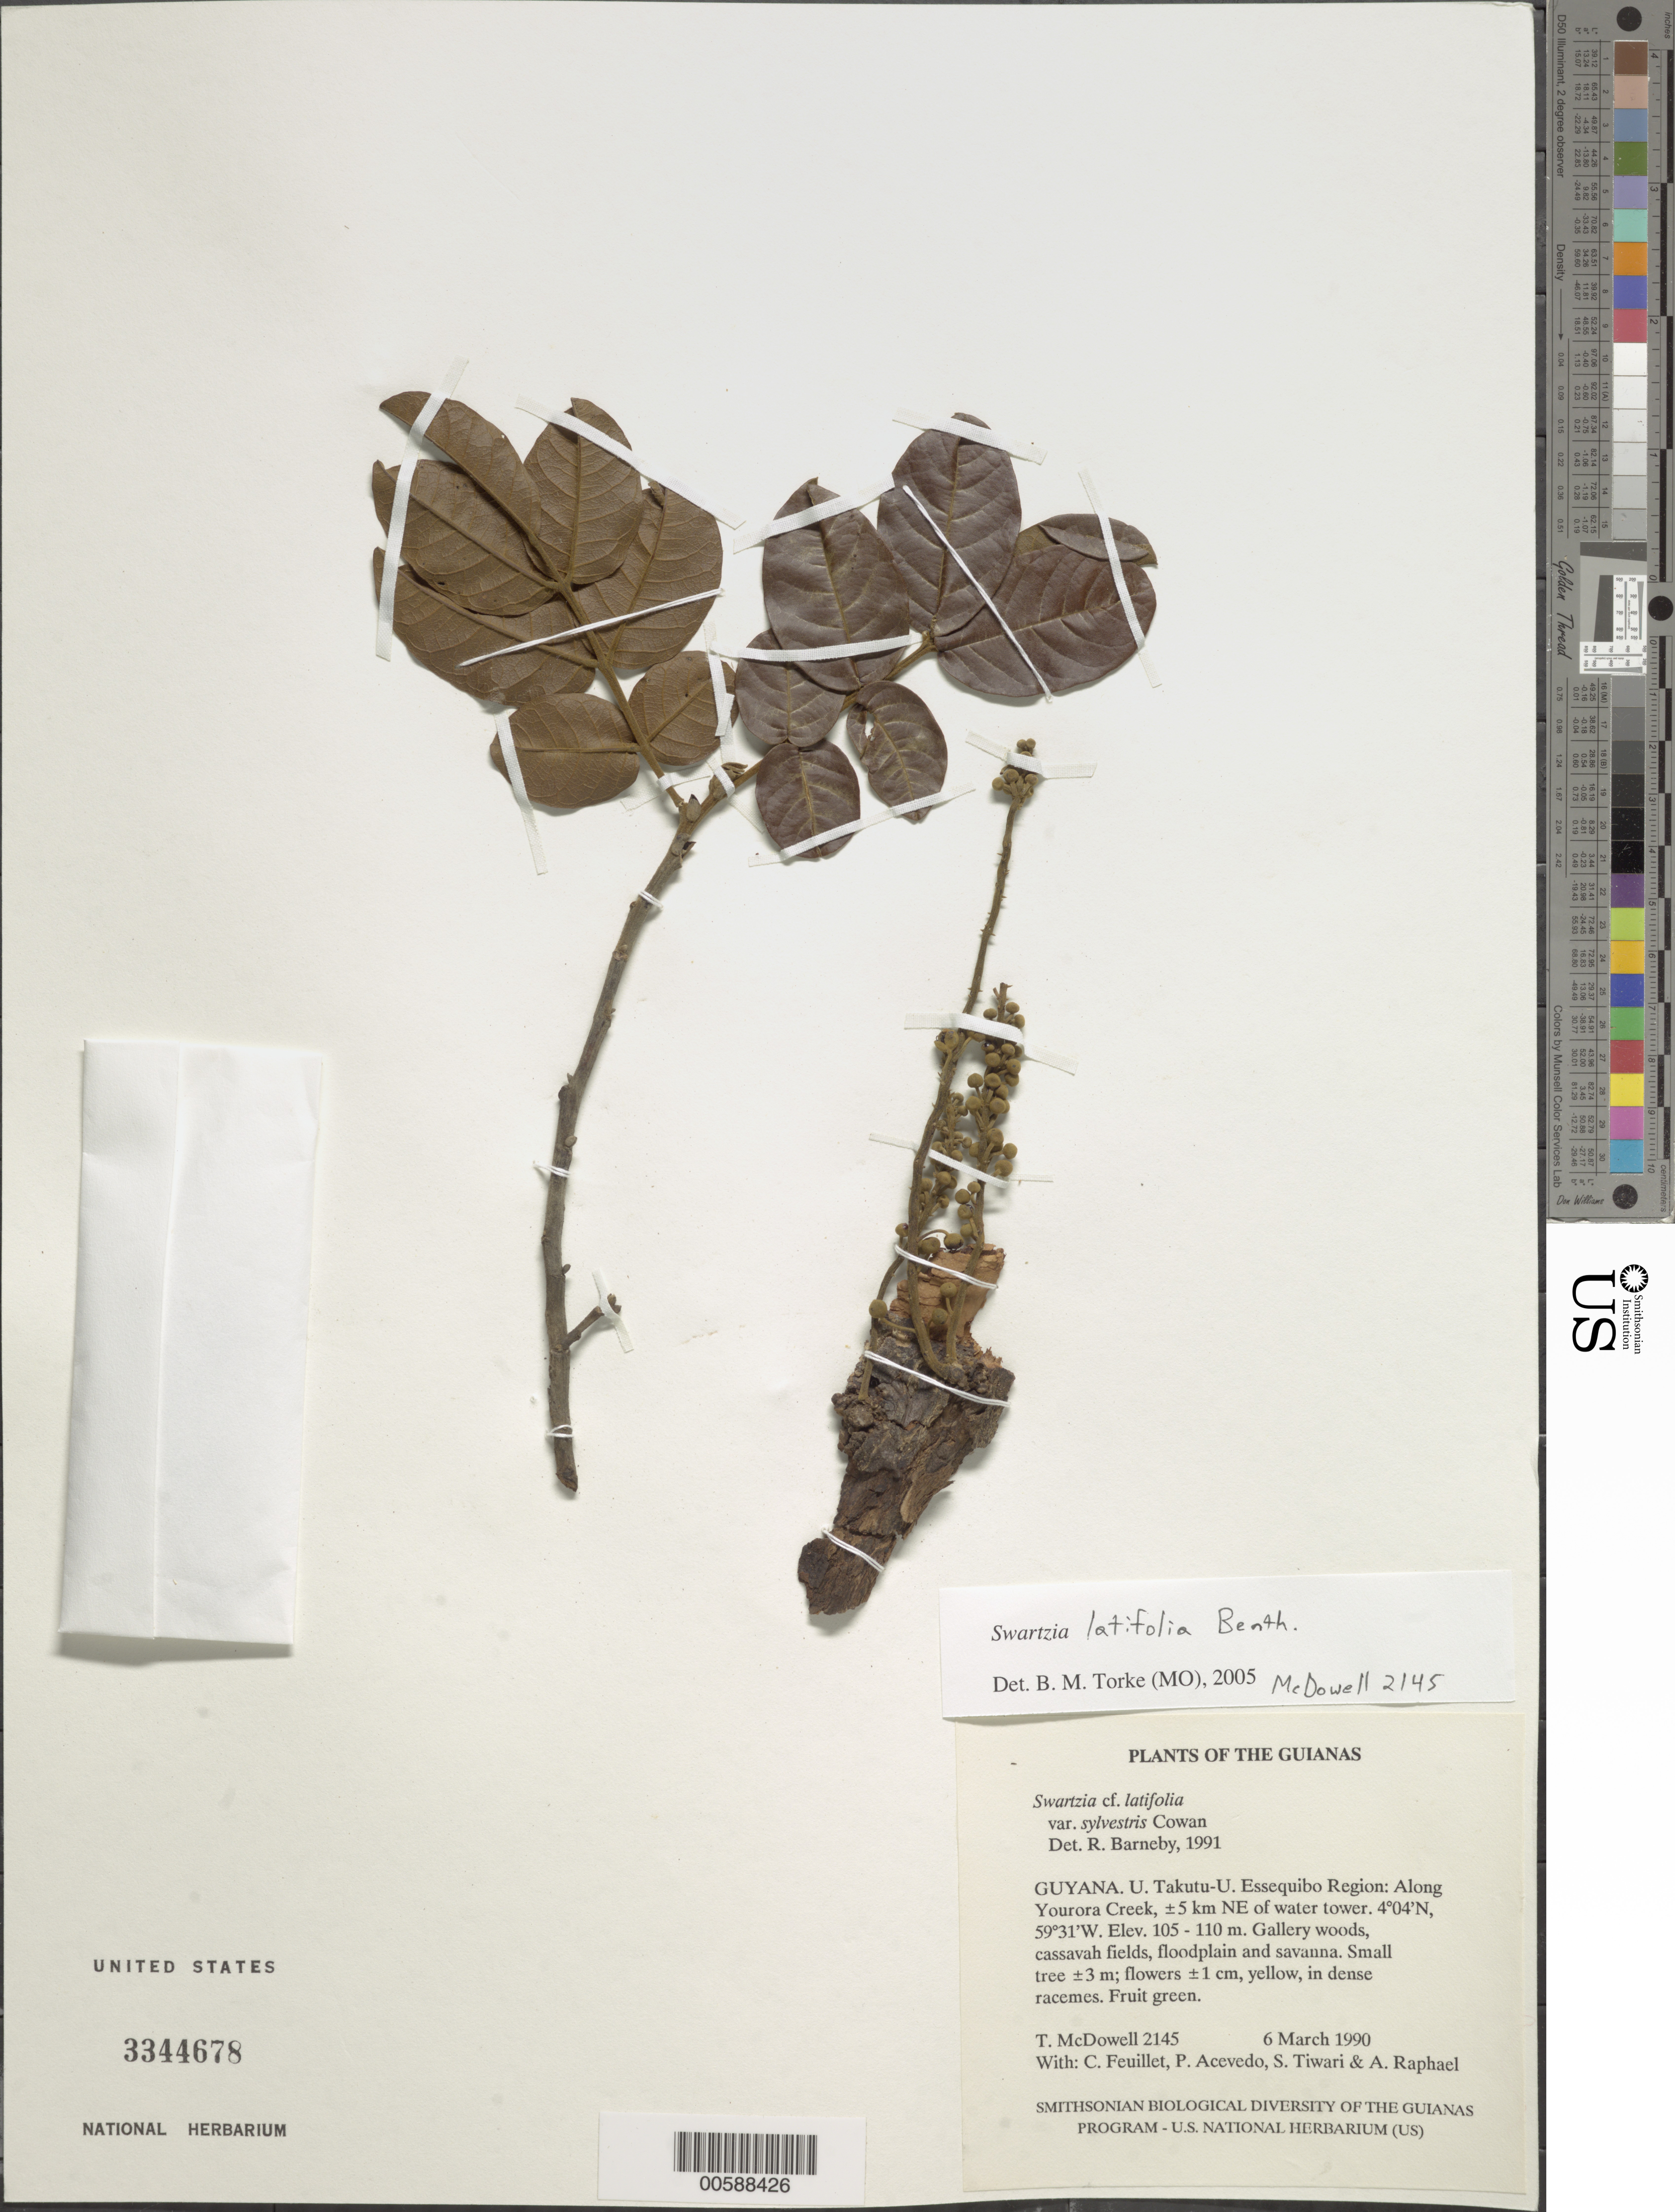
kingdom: Plantae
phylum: Tracheophyta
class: Magnoliopsida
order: Fabales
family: Fabaceae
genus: Swartzia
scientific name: Swartzia latifolia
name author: Benth.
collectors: T. McDowell, C. Feuillet, P. Acevedo-Rodr., S. Tiwari & A. Raphael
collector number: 2145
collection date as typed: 6 March 1990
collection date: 1990-03-06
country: Guyana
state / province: U. Takutu-U. Essequibo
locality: Karasabai, along Yourora Creek, ±5 km NE of water tower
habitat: Gallery woods, cassavah fields, floodplain and savanna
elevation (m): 105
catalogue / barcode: US 3344678